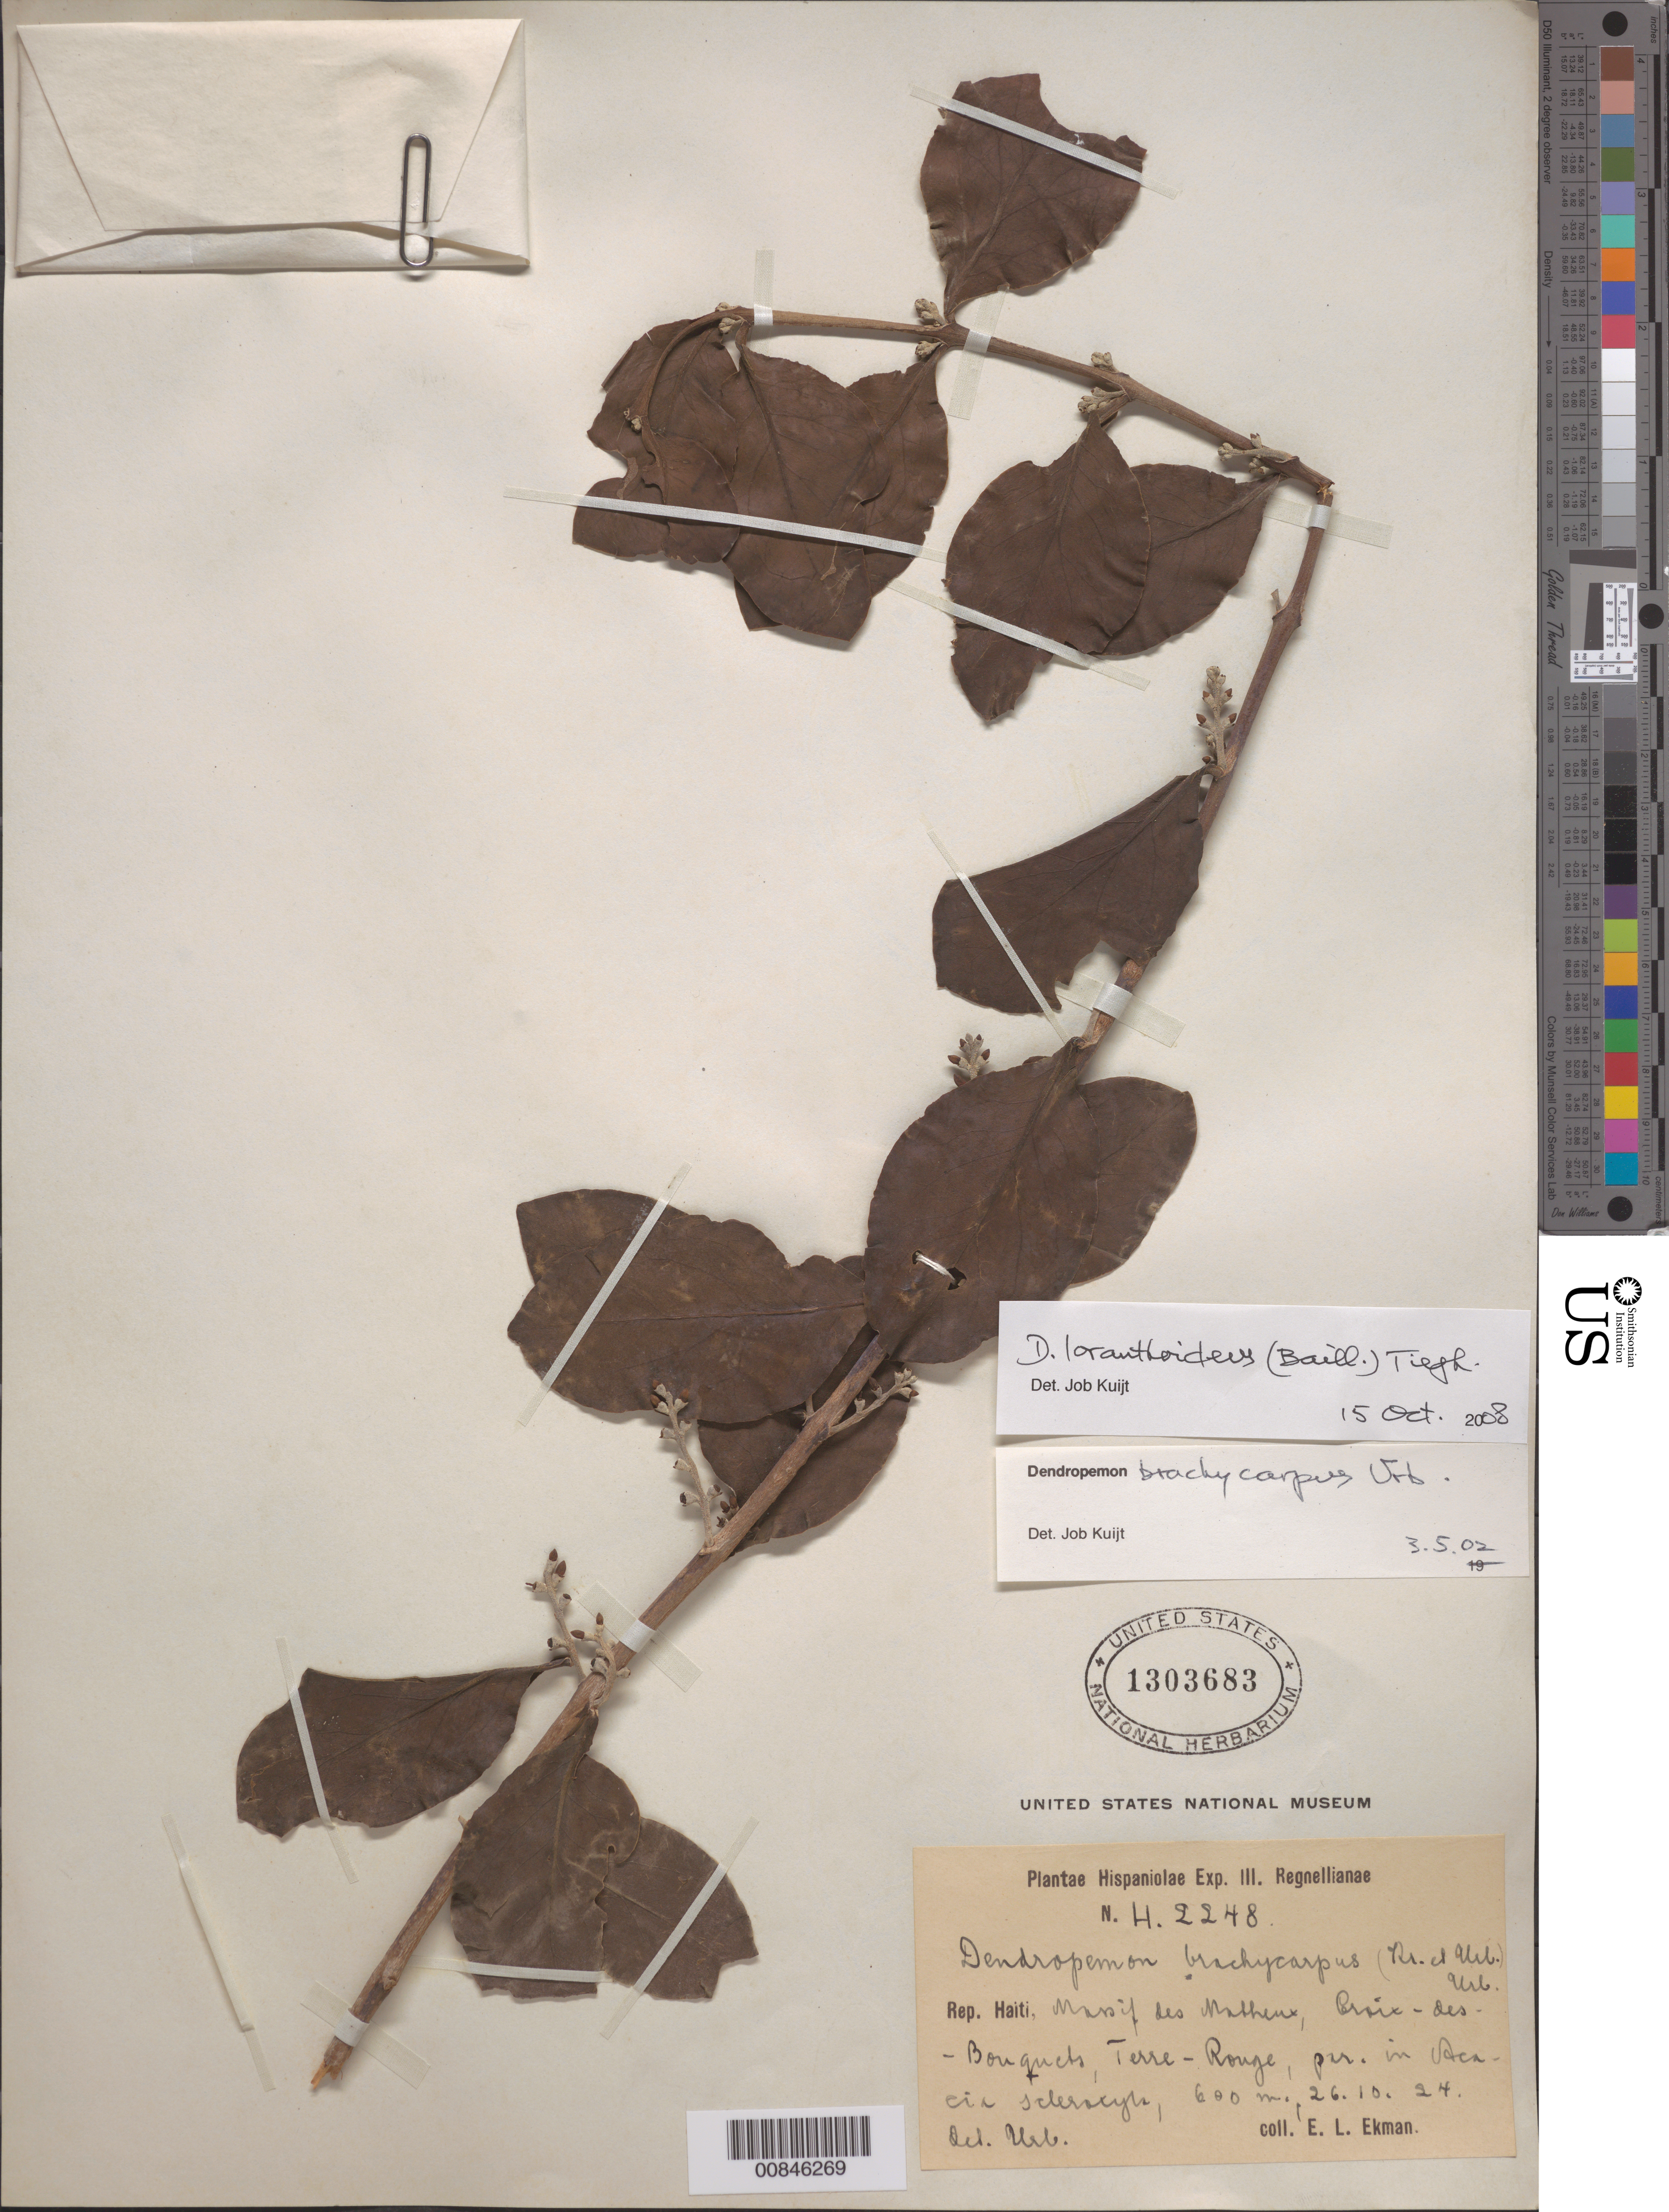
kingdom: Plantae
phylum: Tracheophyta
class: Magnoliopsida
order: Santalales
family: Loranthaceae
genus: Phthirusa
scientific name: Phthirusa sp.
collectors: E. L. Ekman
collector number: H 2248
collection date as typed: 26 Oct 1924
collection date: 1924-10-26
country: Haiti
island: Hispaniola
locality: Massif des Matheux, Croix des Bouquets, Terre-Rouge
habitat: In Acacia sclerotyla.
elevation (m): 600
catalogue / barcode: US 1303683